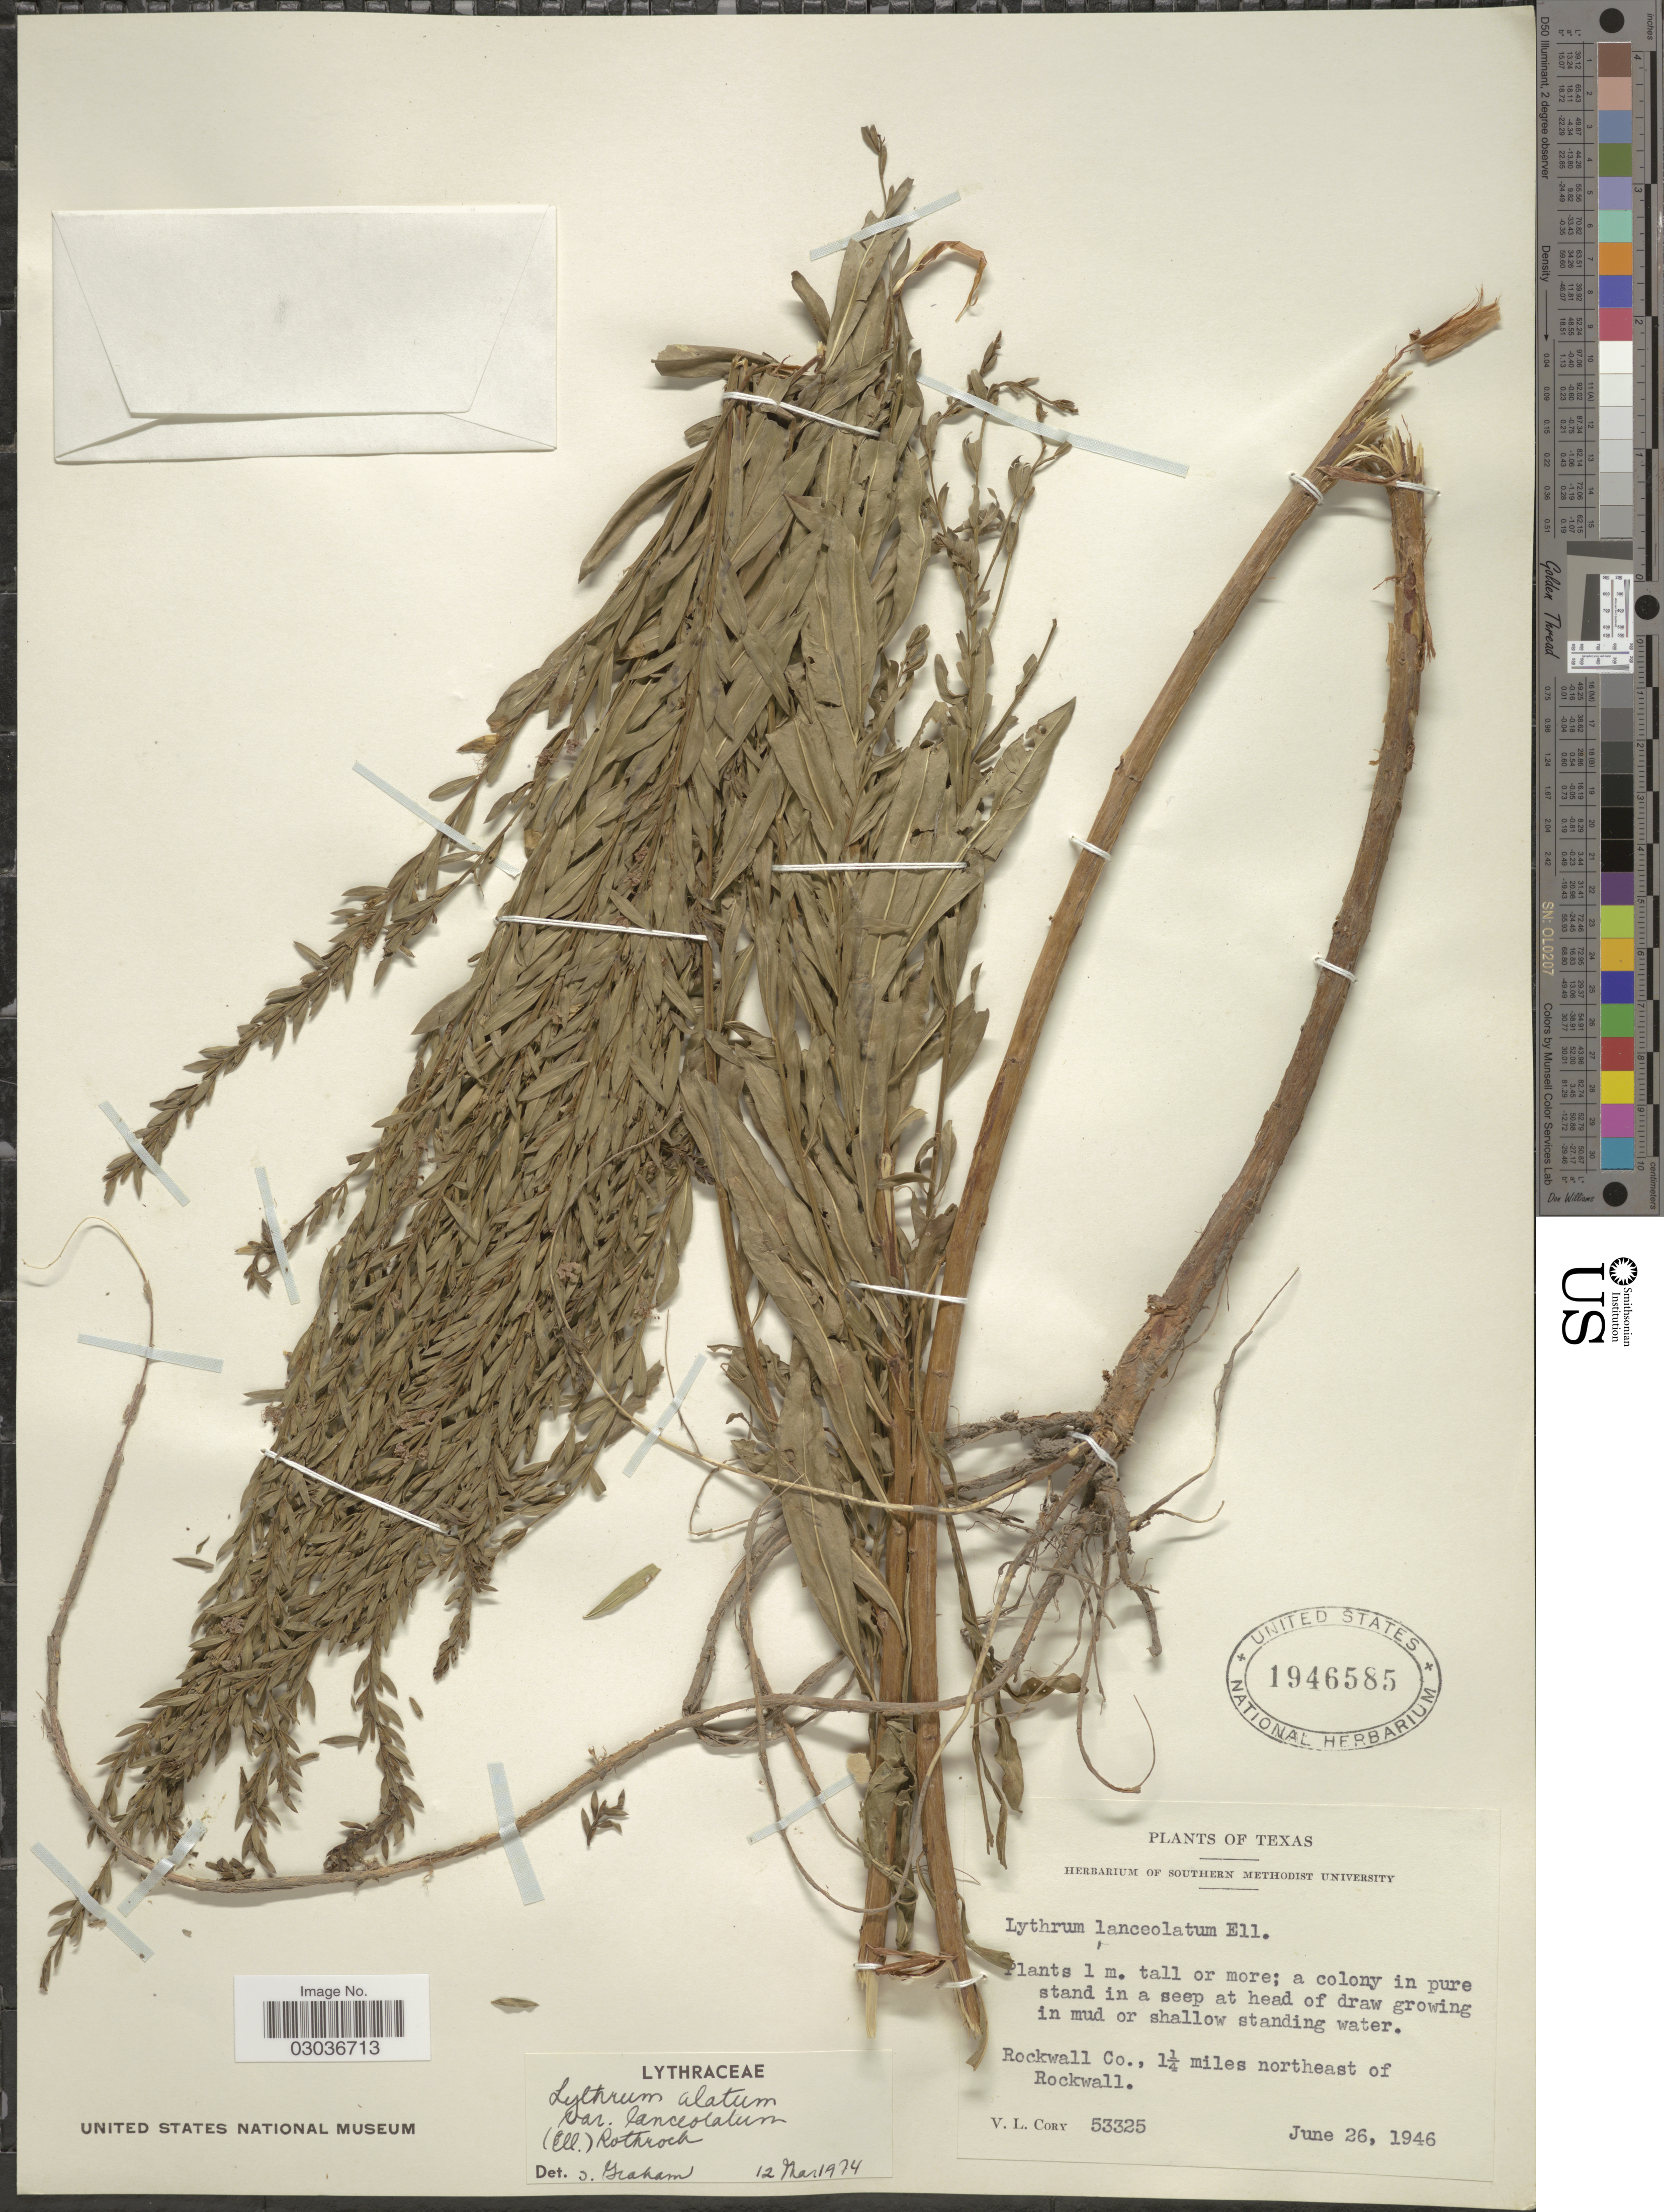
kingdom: Plantae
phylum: Tracheophyta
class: Magnoliopsida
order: Myrtales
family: Lythraceae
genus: Lythrum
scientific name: Lythrum alatum var. lanceolatum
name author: (Elliott) A. Gray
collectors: V. Cory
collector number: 53325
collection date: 1946-06-26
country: United States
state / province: Texas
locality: Rockwall Co., 1¼ miles northeast of Rockwall.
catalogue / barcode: US 1946585